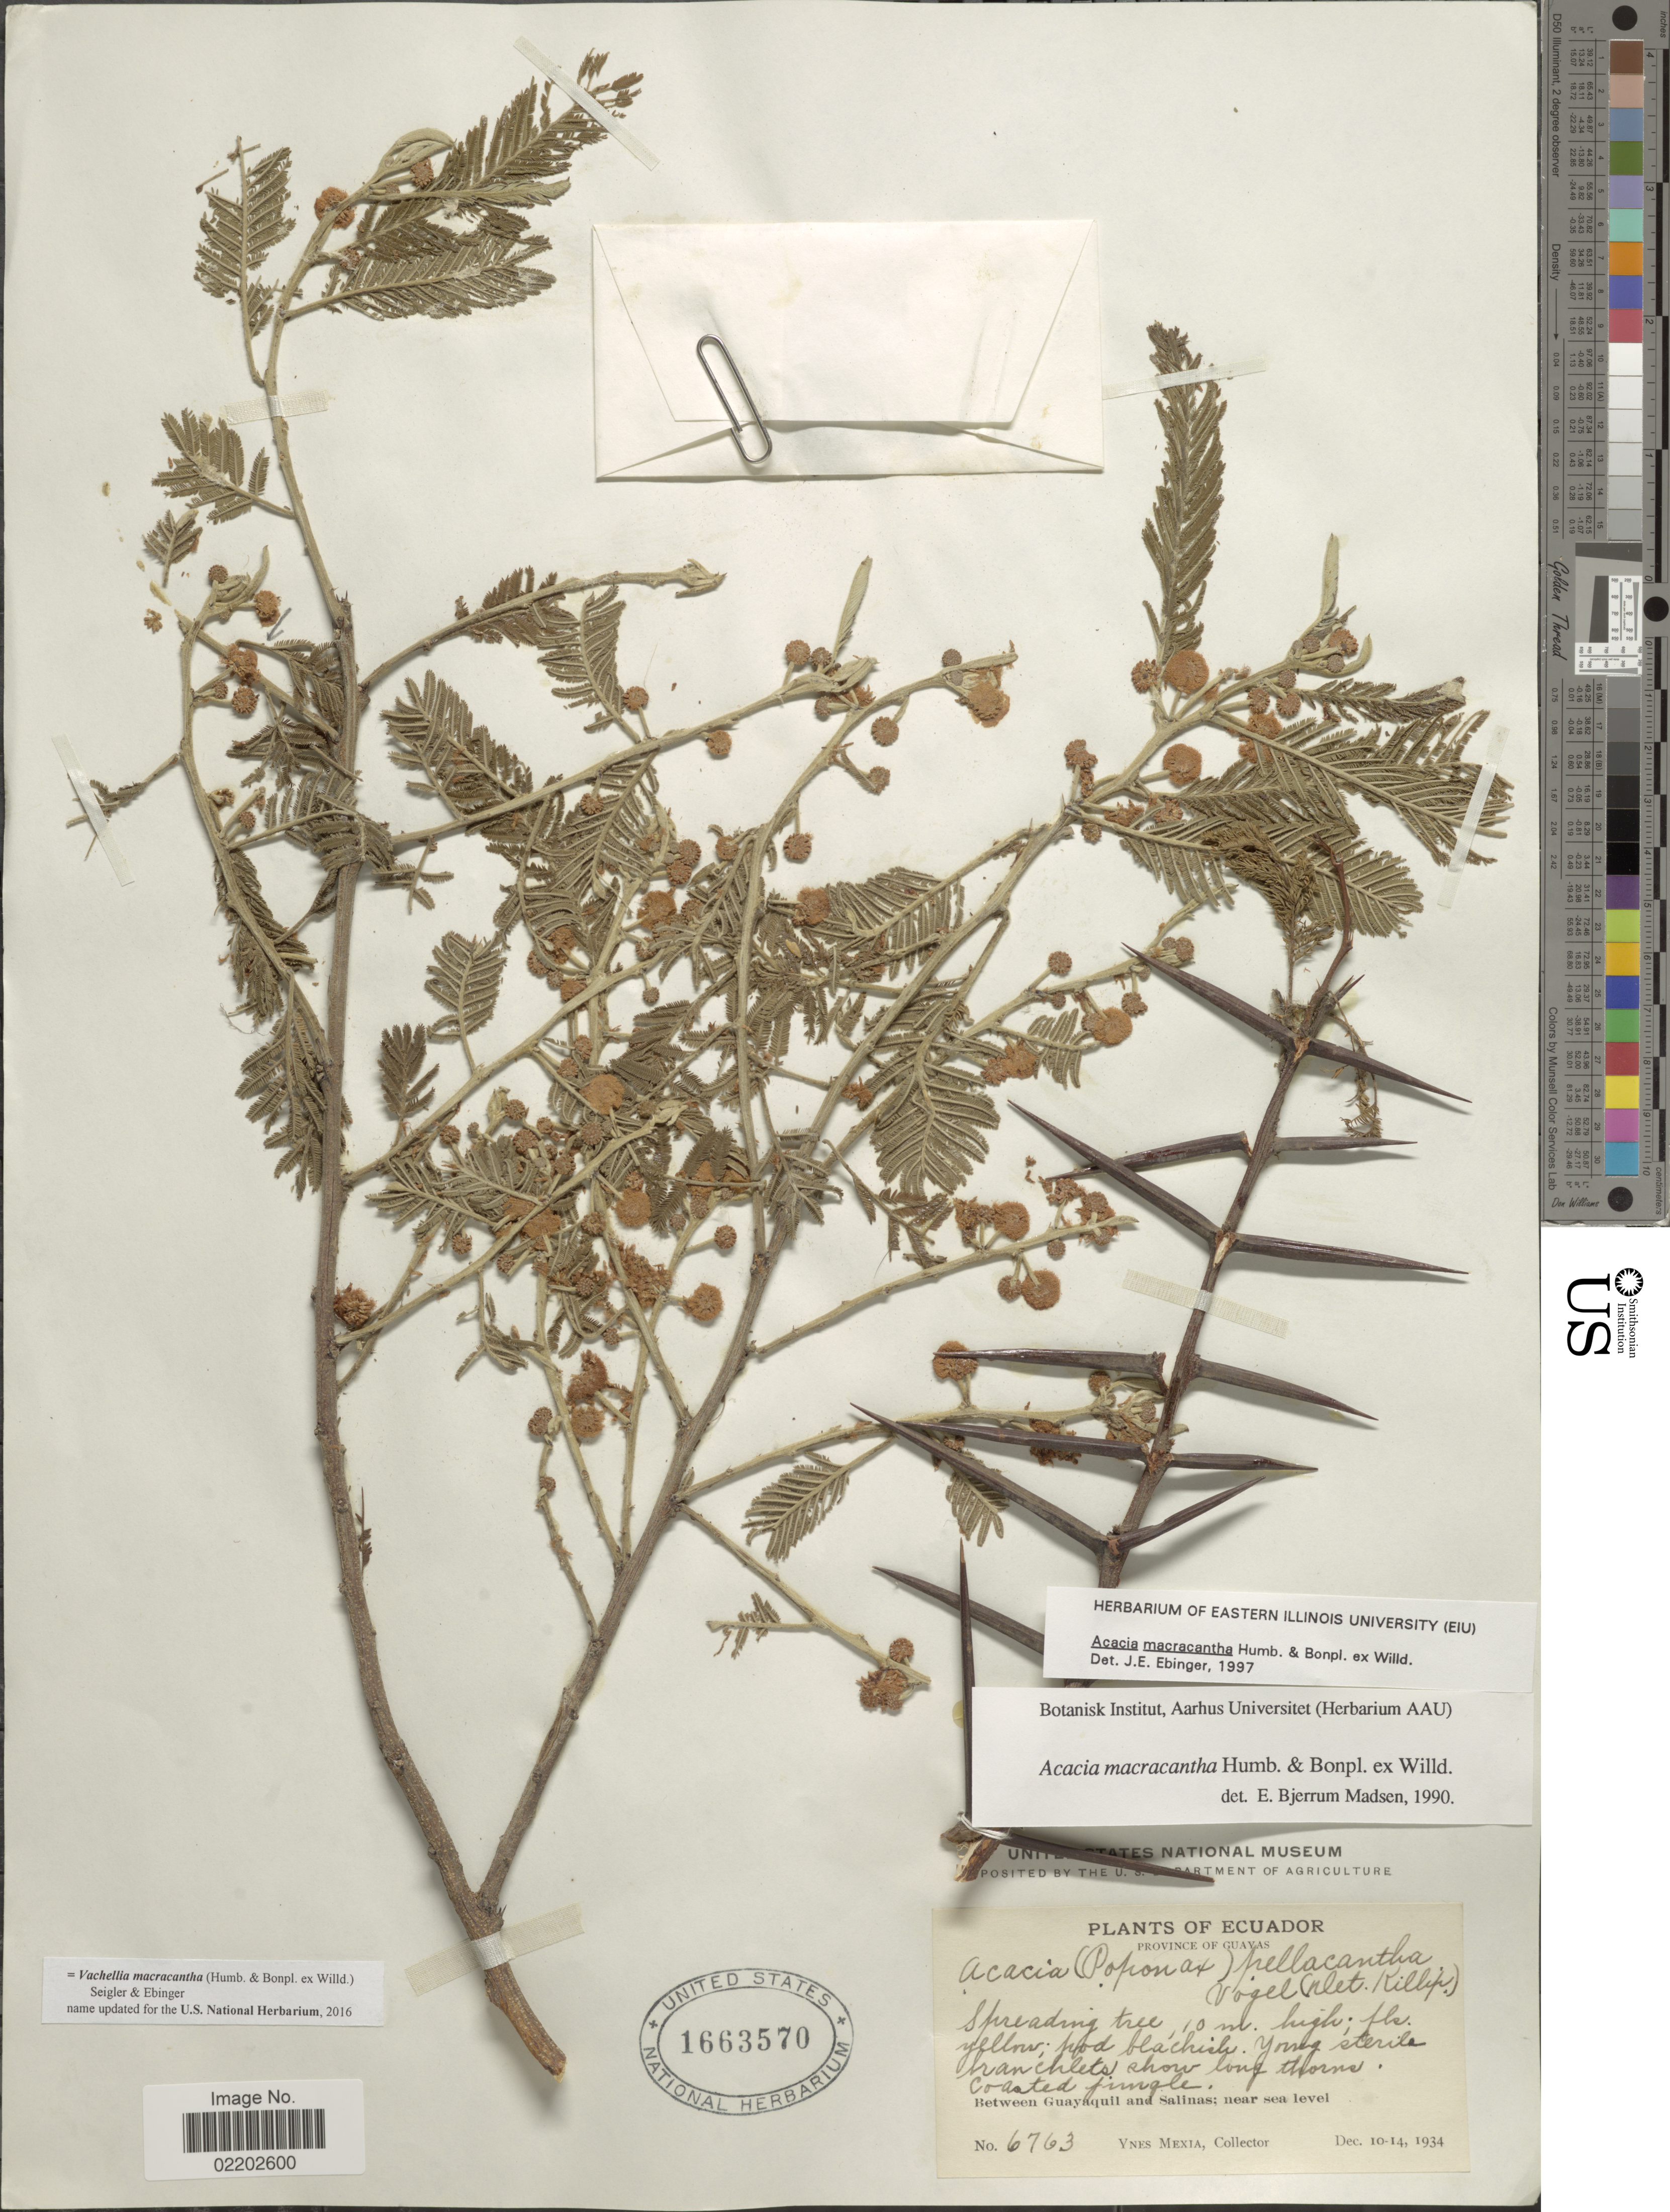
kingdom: Plantae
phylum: Tracheophyta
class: Magnoliopsida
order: Fabales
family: Fabaceae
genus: Vachellia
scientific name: Vachellia macracantha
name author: (Humb. & Bonpl. ex Willd.) Seigler & Ebinger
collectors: Y. Mexia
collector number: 6763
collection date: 1934-12-10/1934-12-14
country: Ecuador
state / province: Guayas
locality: Province of Guayas. Between Guayaquil and Salinas.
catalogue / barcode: US 1663570